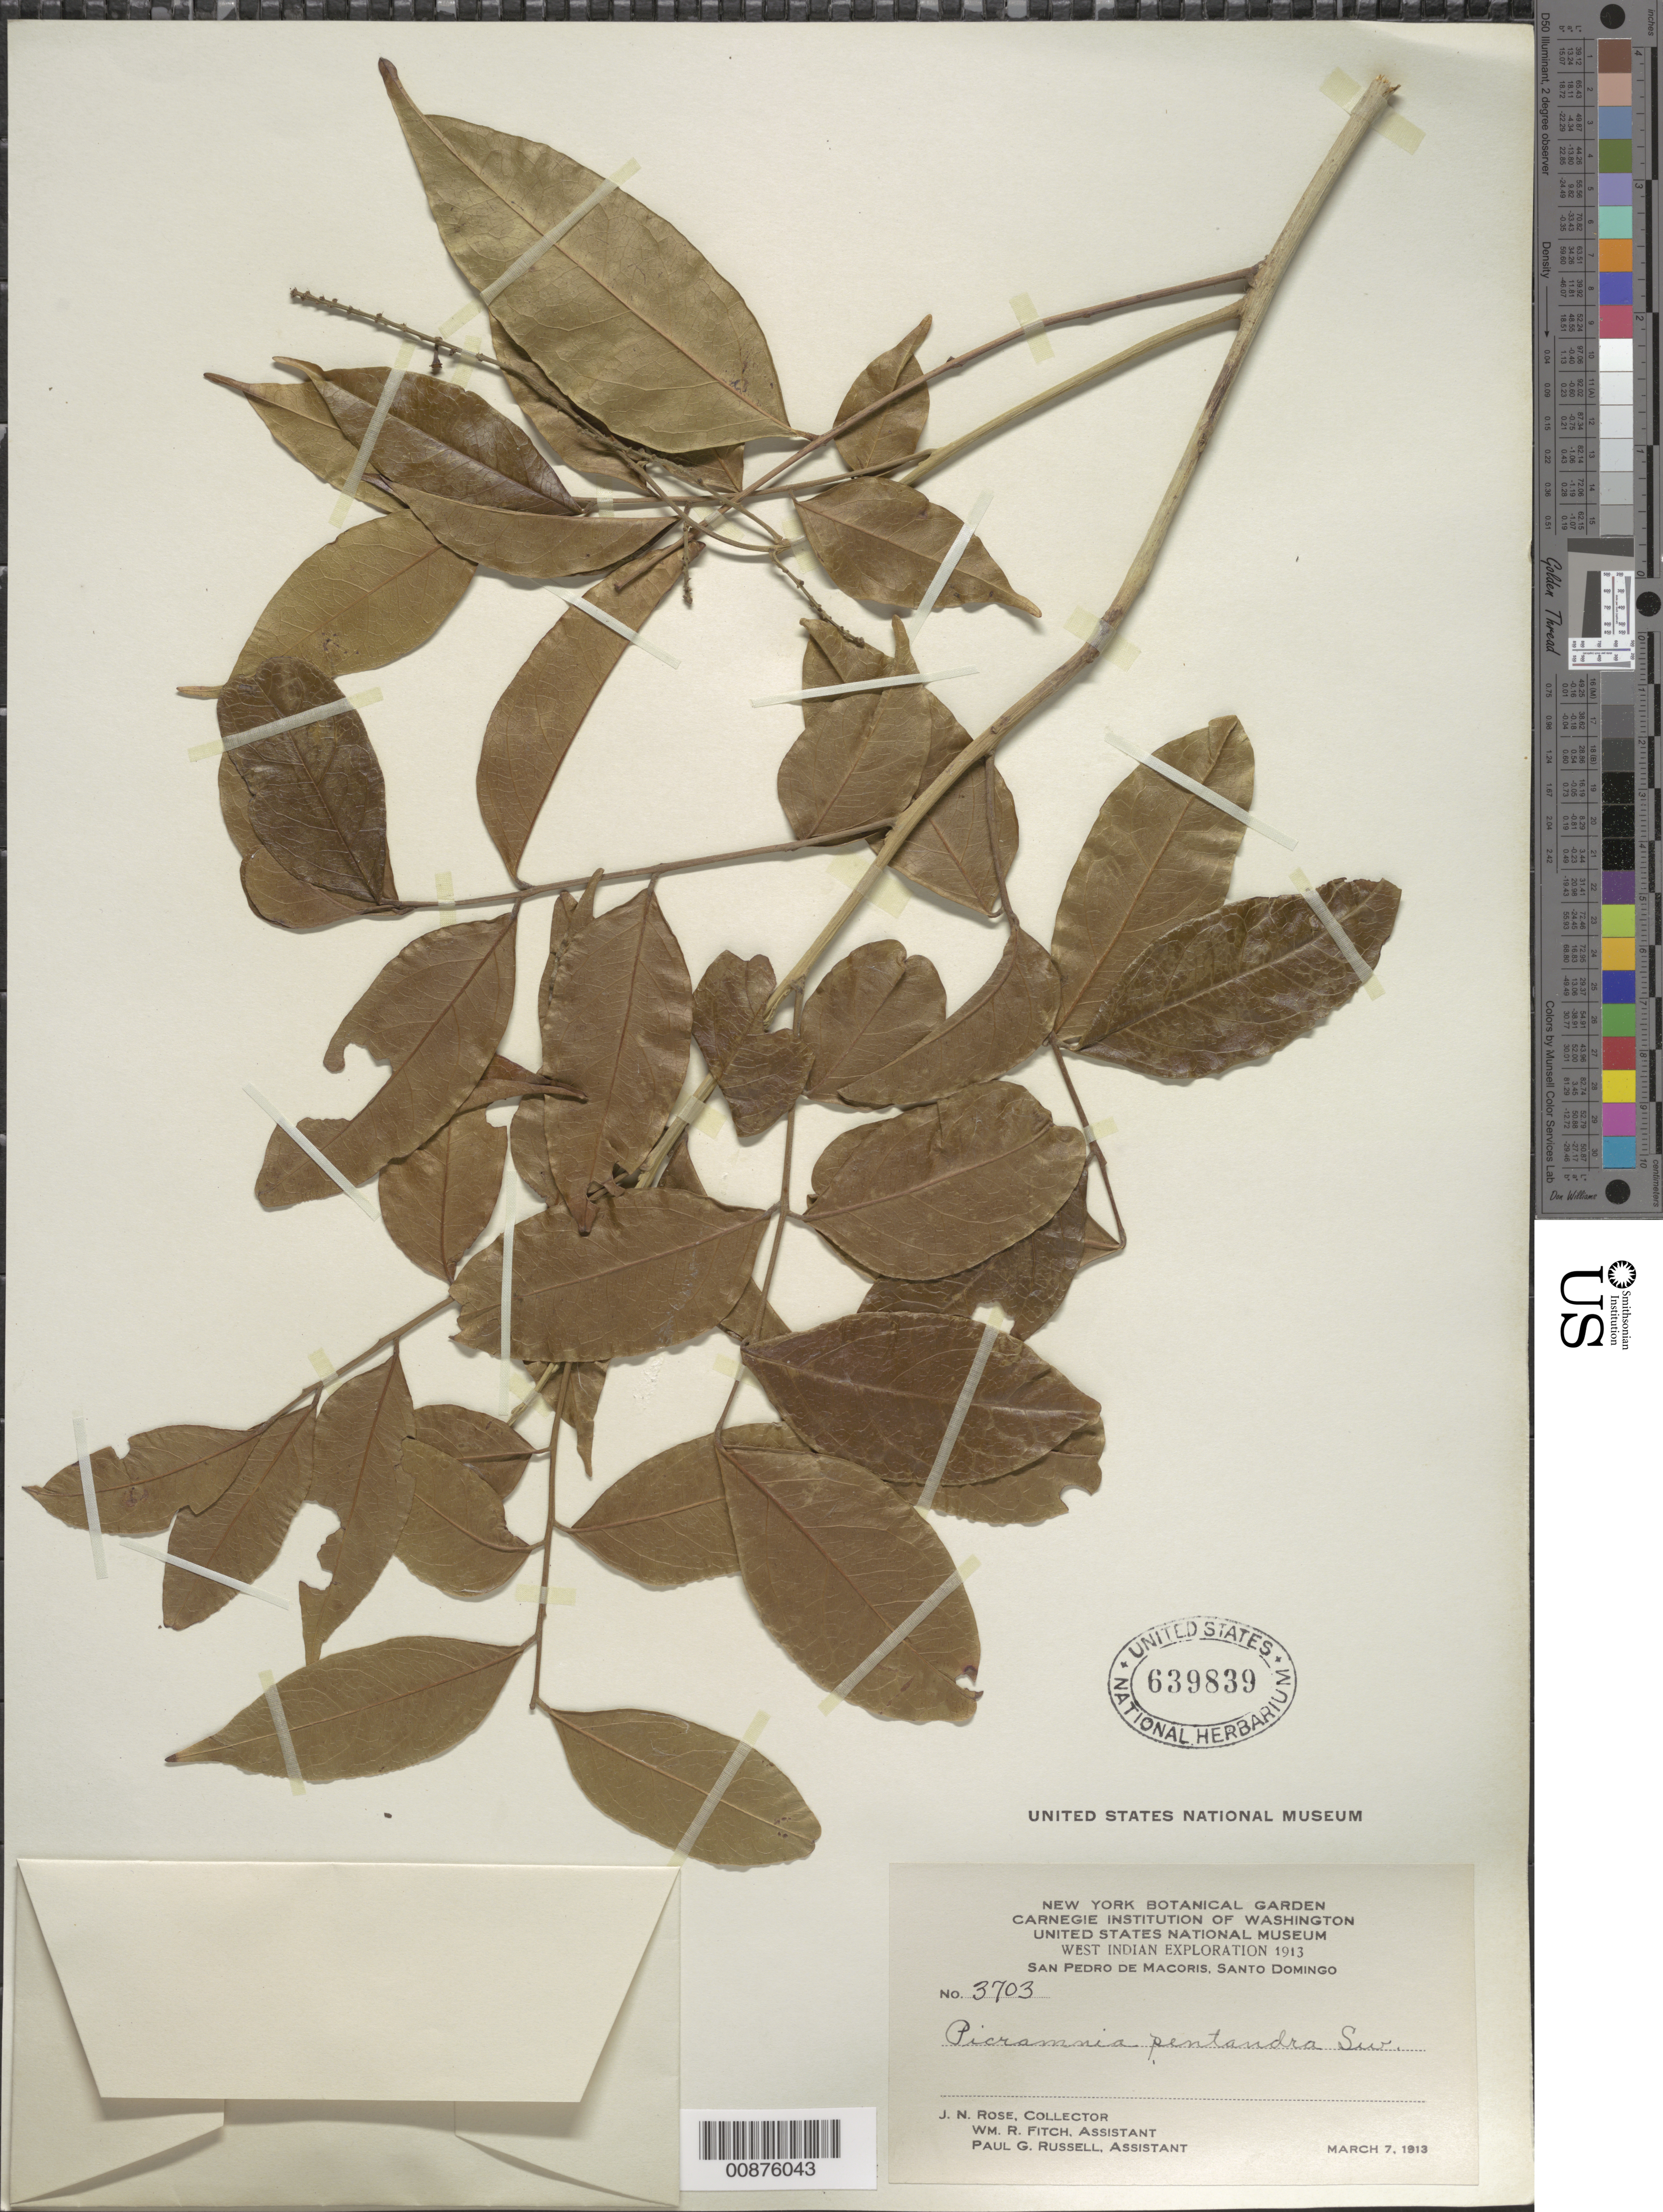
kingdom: Plantae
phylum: Tracheophyta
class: Magnoliopsida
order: Picramniales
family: Picramniaceae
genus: Picramnia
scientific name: Picramnia pentandra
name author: Sw.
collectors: J. N. Rose, W. R. Fitch & P. G. Russell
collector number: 3703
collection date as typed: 07 Mar 1913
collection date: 1913-03-07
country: Dominican Republic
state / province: San Pedro de Macoris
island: Hispaniola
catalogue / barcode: US 639839